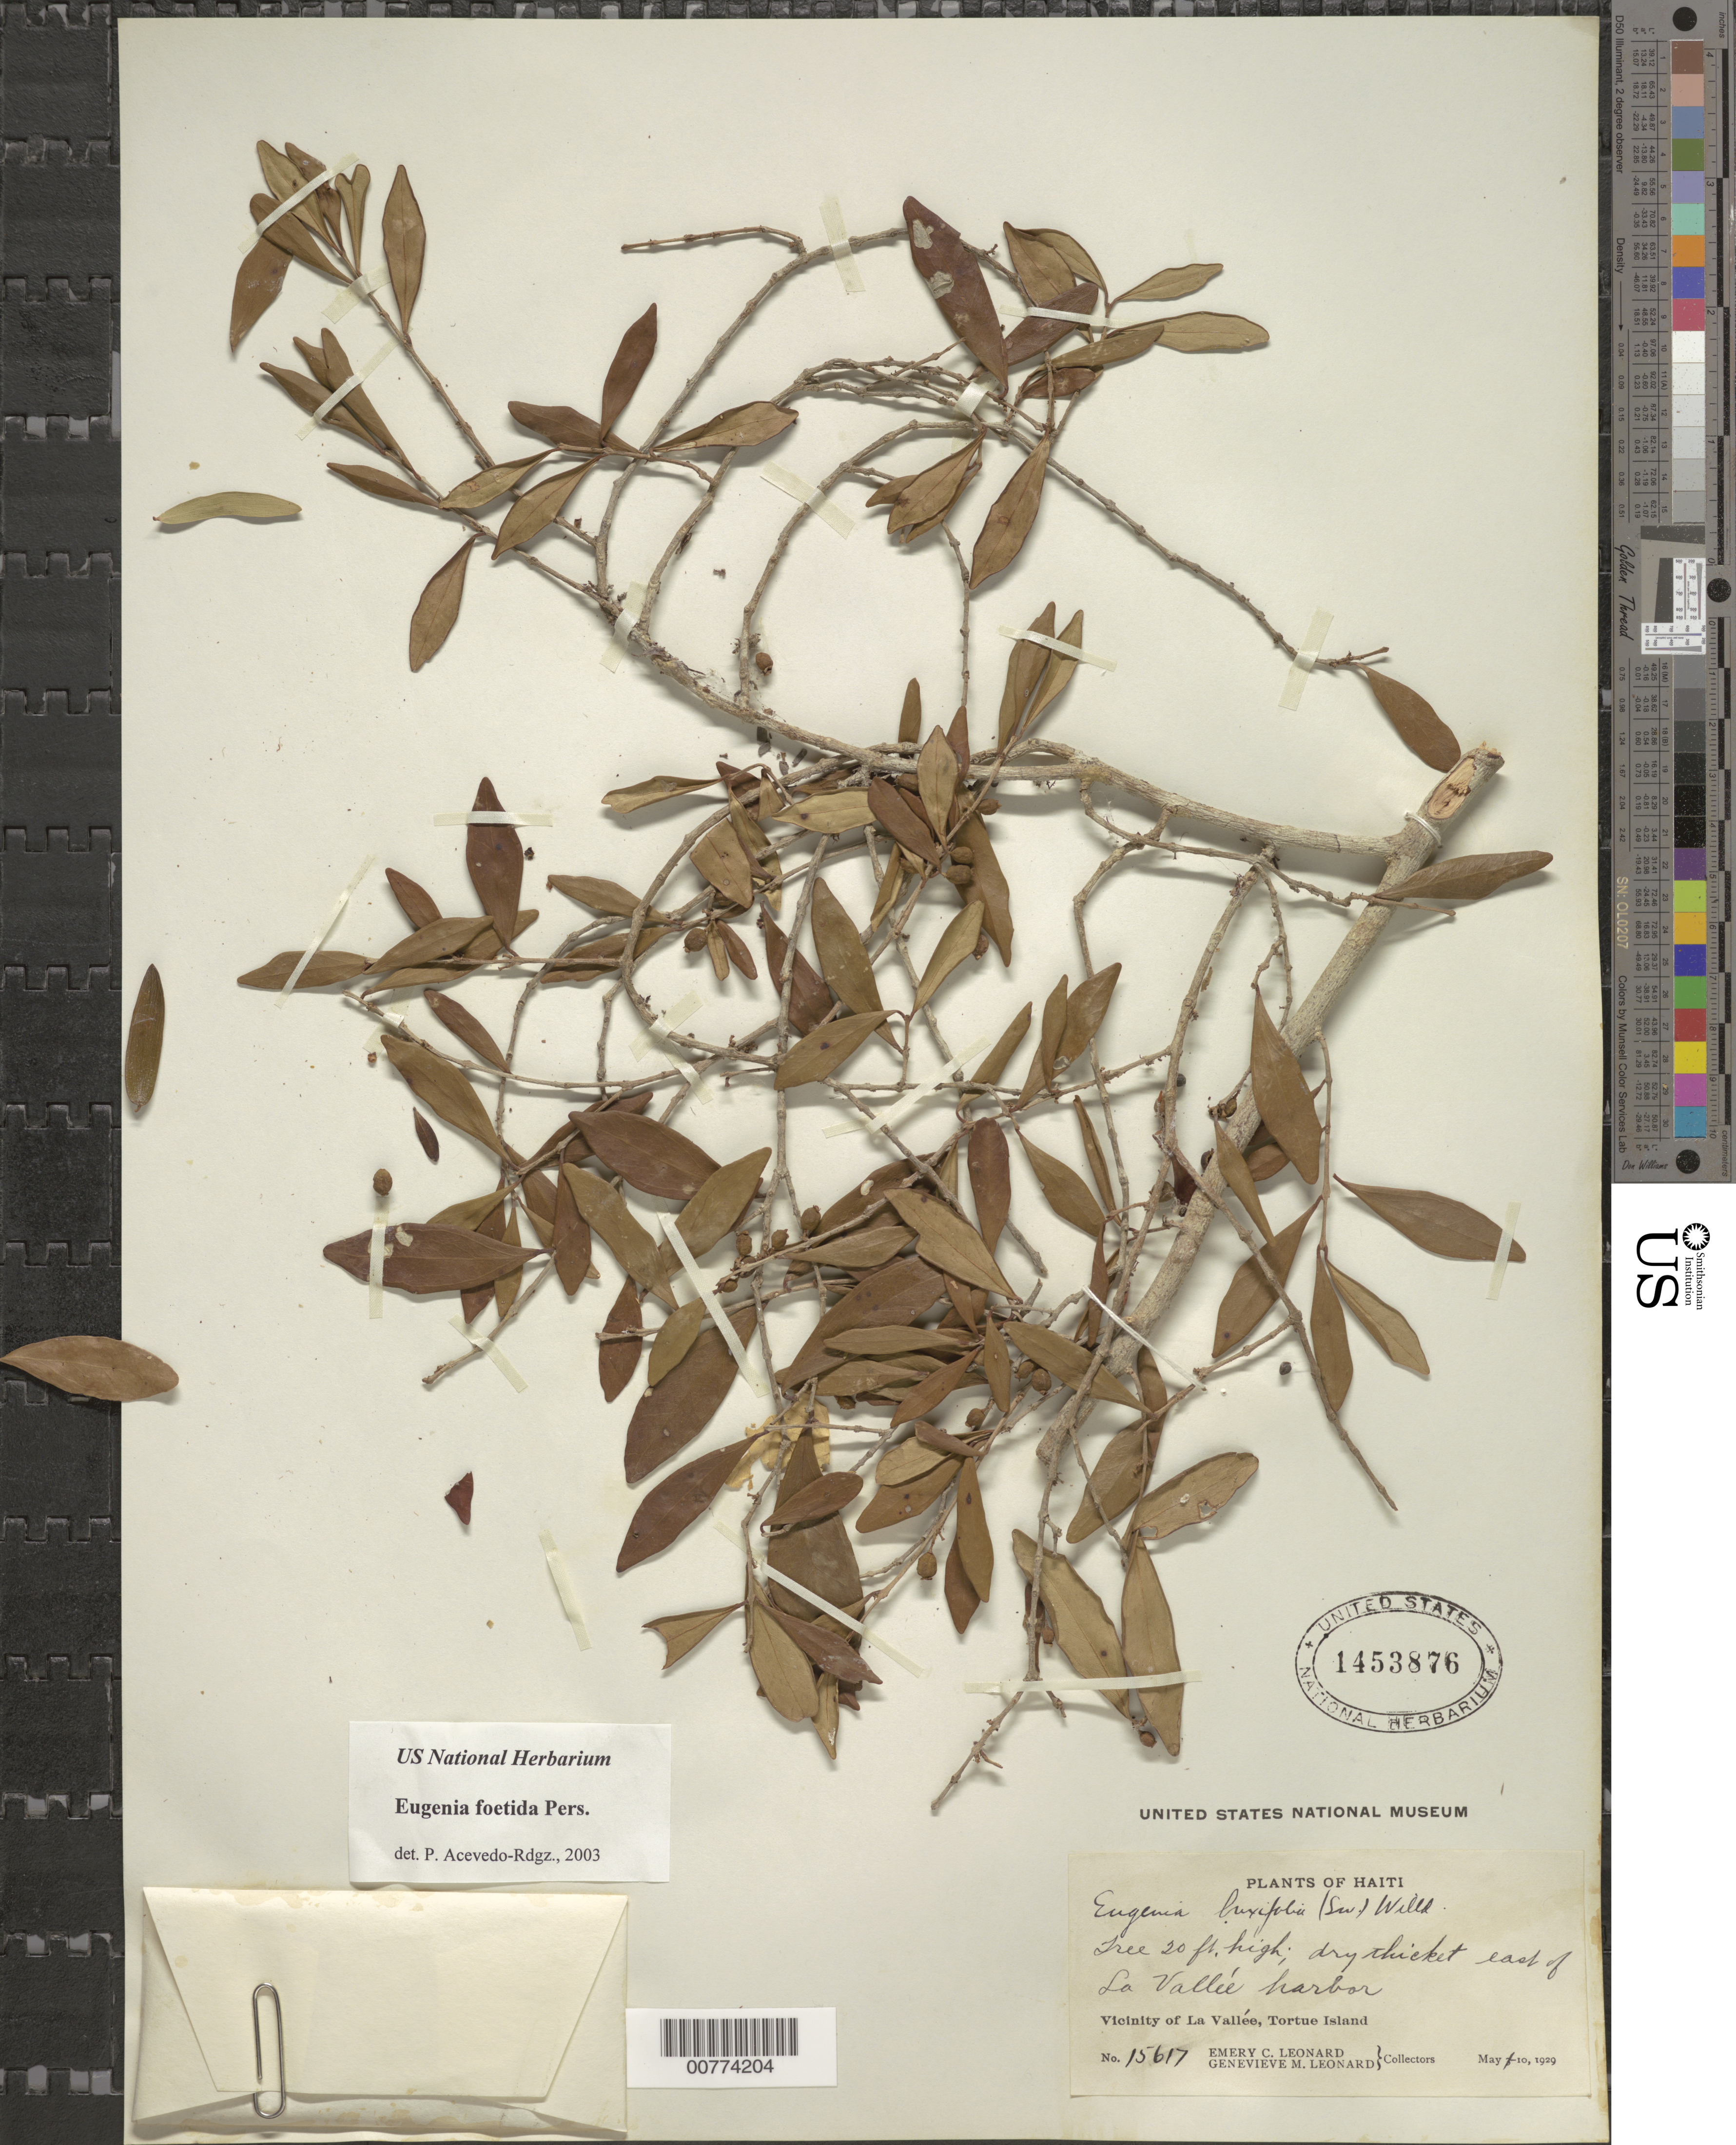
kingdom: Plantae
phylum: Tracheophyta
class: Magnoliopsida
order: Myrtales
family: Myrtaceae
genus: Eugenia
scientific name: Eugenia foetida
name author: Pers.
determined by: Acevedo-Rodríguez, P., (BOT), Smithsonian Institution - National Museum of Natural History (UNITED STATES)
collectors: E. C. Leonard & G. M. Leonard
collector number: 15617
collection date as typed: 10 May 1929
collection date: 1929-05-10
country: Haiti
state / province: Nord-Óuest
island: Île de la Tortue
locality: Tortue Island, La Vallée, east of La Vallée harbor.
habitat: Dry thicket.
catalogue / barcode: US 1453876